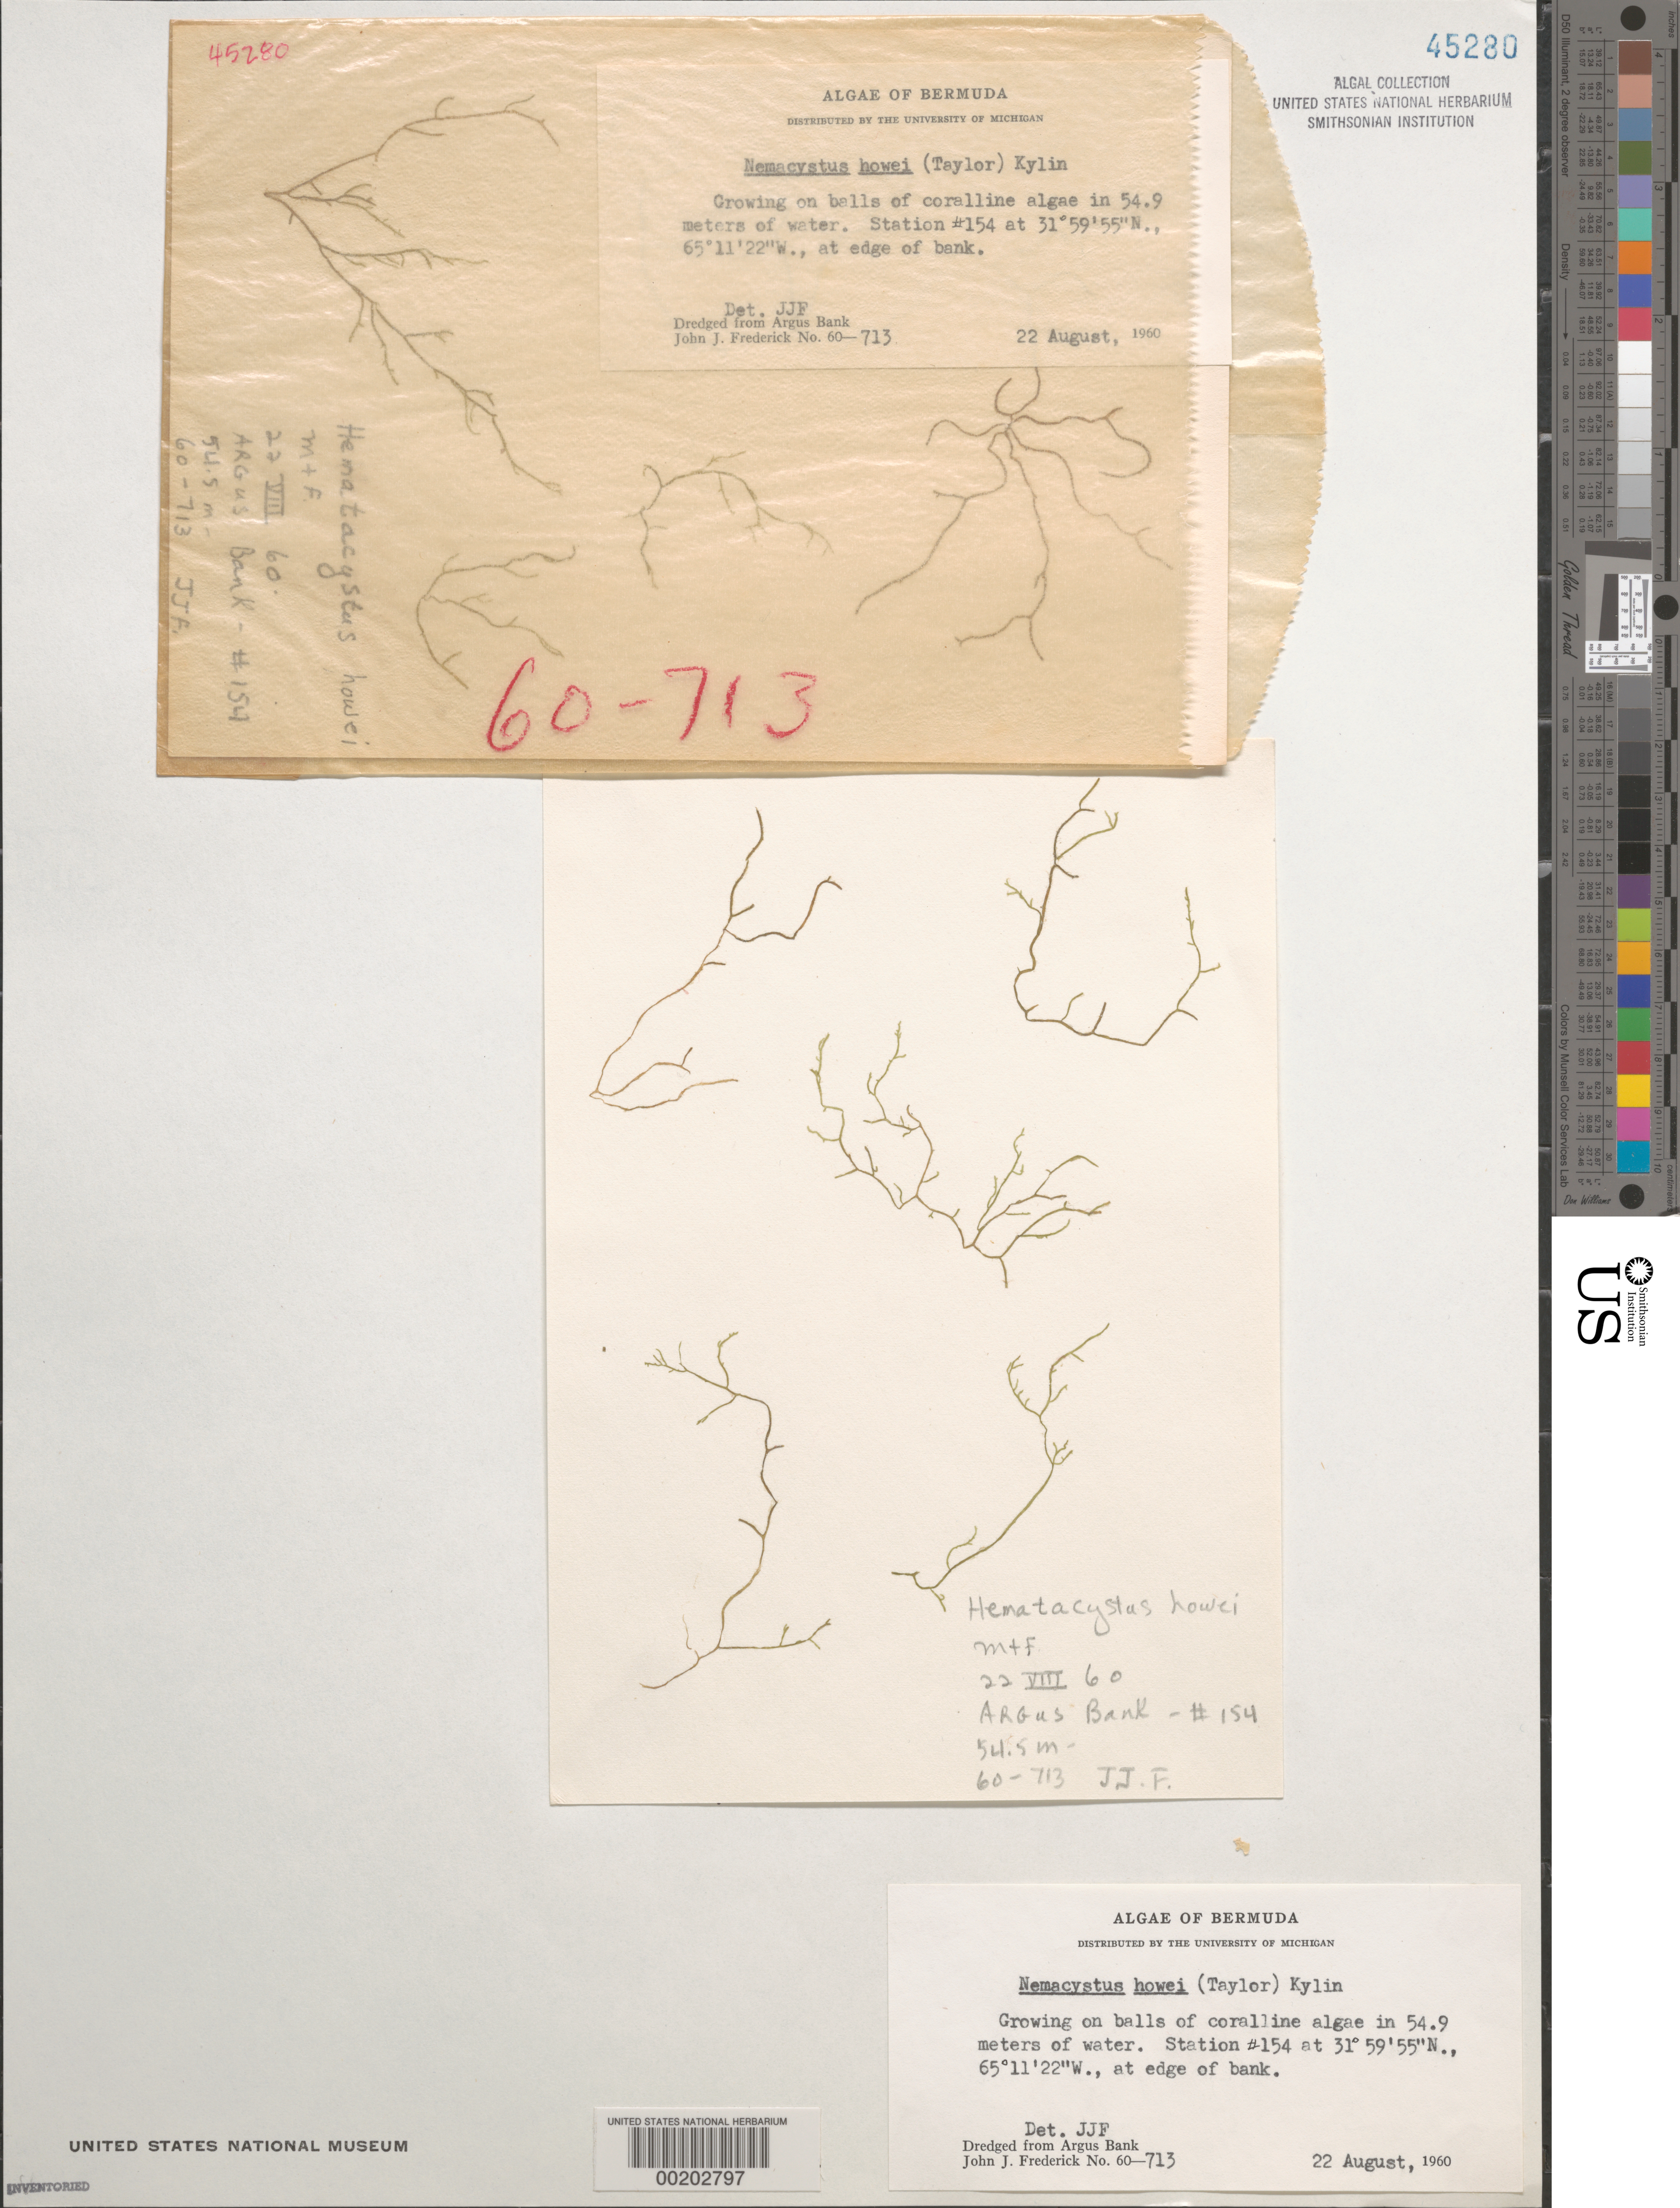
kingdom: Chromista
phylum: Ochrophyta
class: Phaeophyceae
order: Ectocarpales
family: Chordariaceae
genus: Nemacystus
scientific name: Nemacystus howei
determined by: Frederick, J. J.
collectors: J. Frederick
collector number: JJF 60-713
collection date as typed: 22 Aug 1960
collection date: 1960-08-22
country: Bermuda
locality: Argus Bank, dredged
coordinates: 31 59'55"N, 65 11'22"W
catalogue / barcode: US 45280